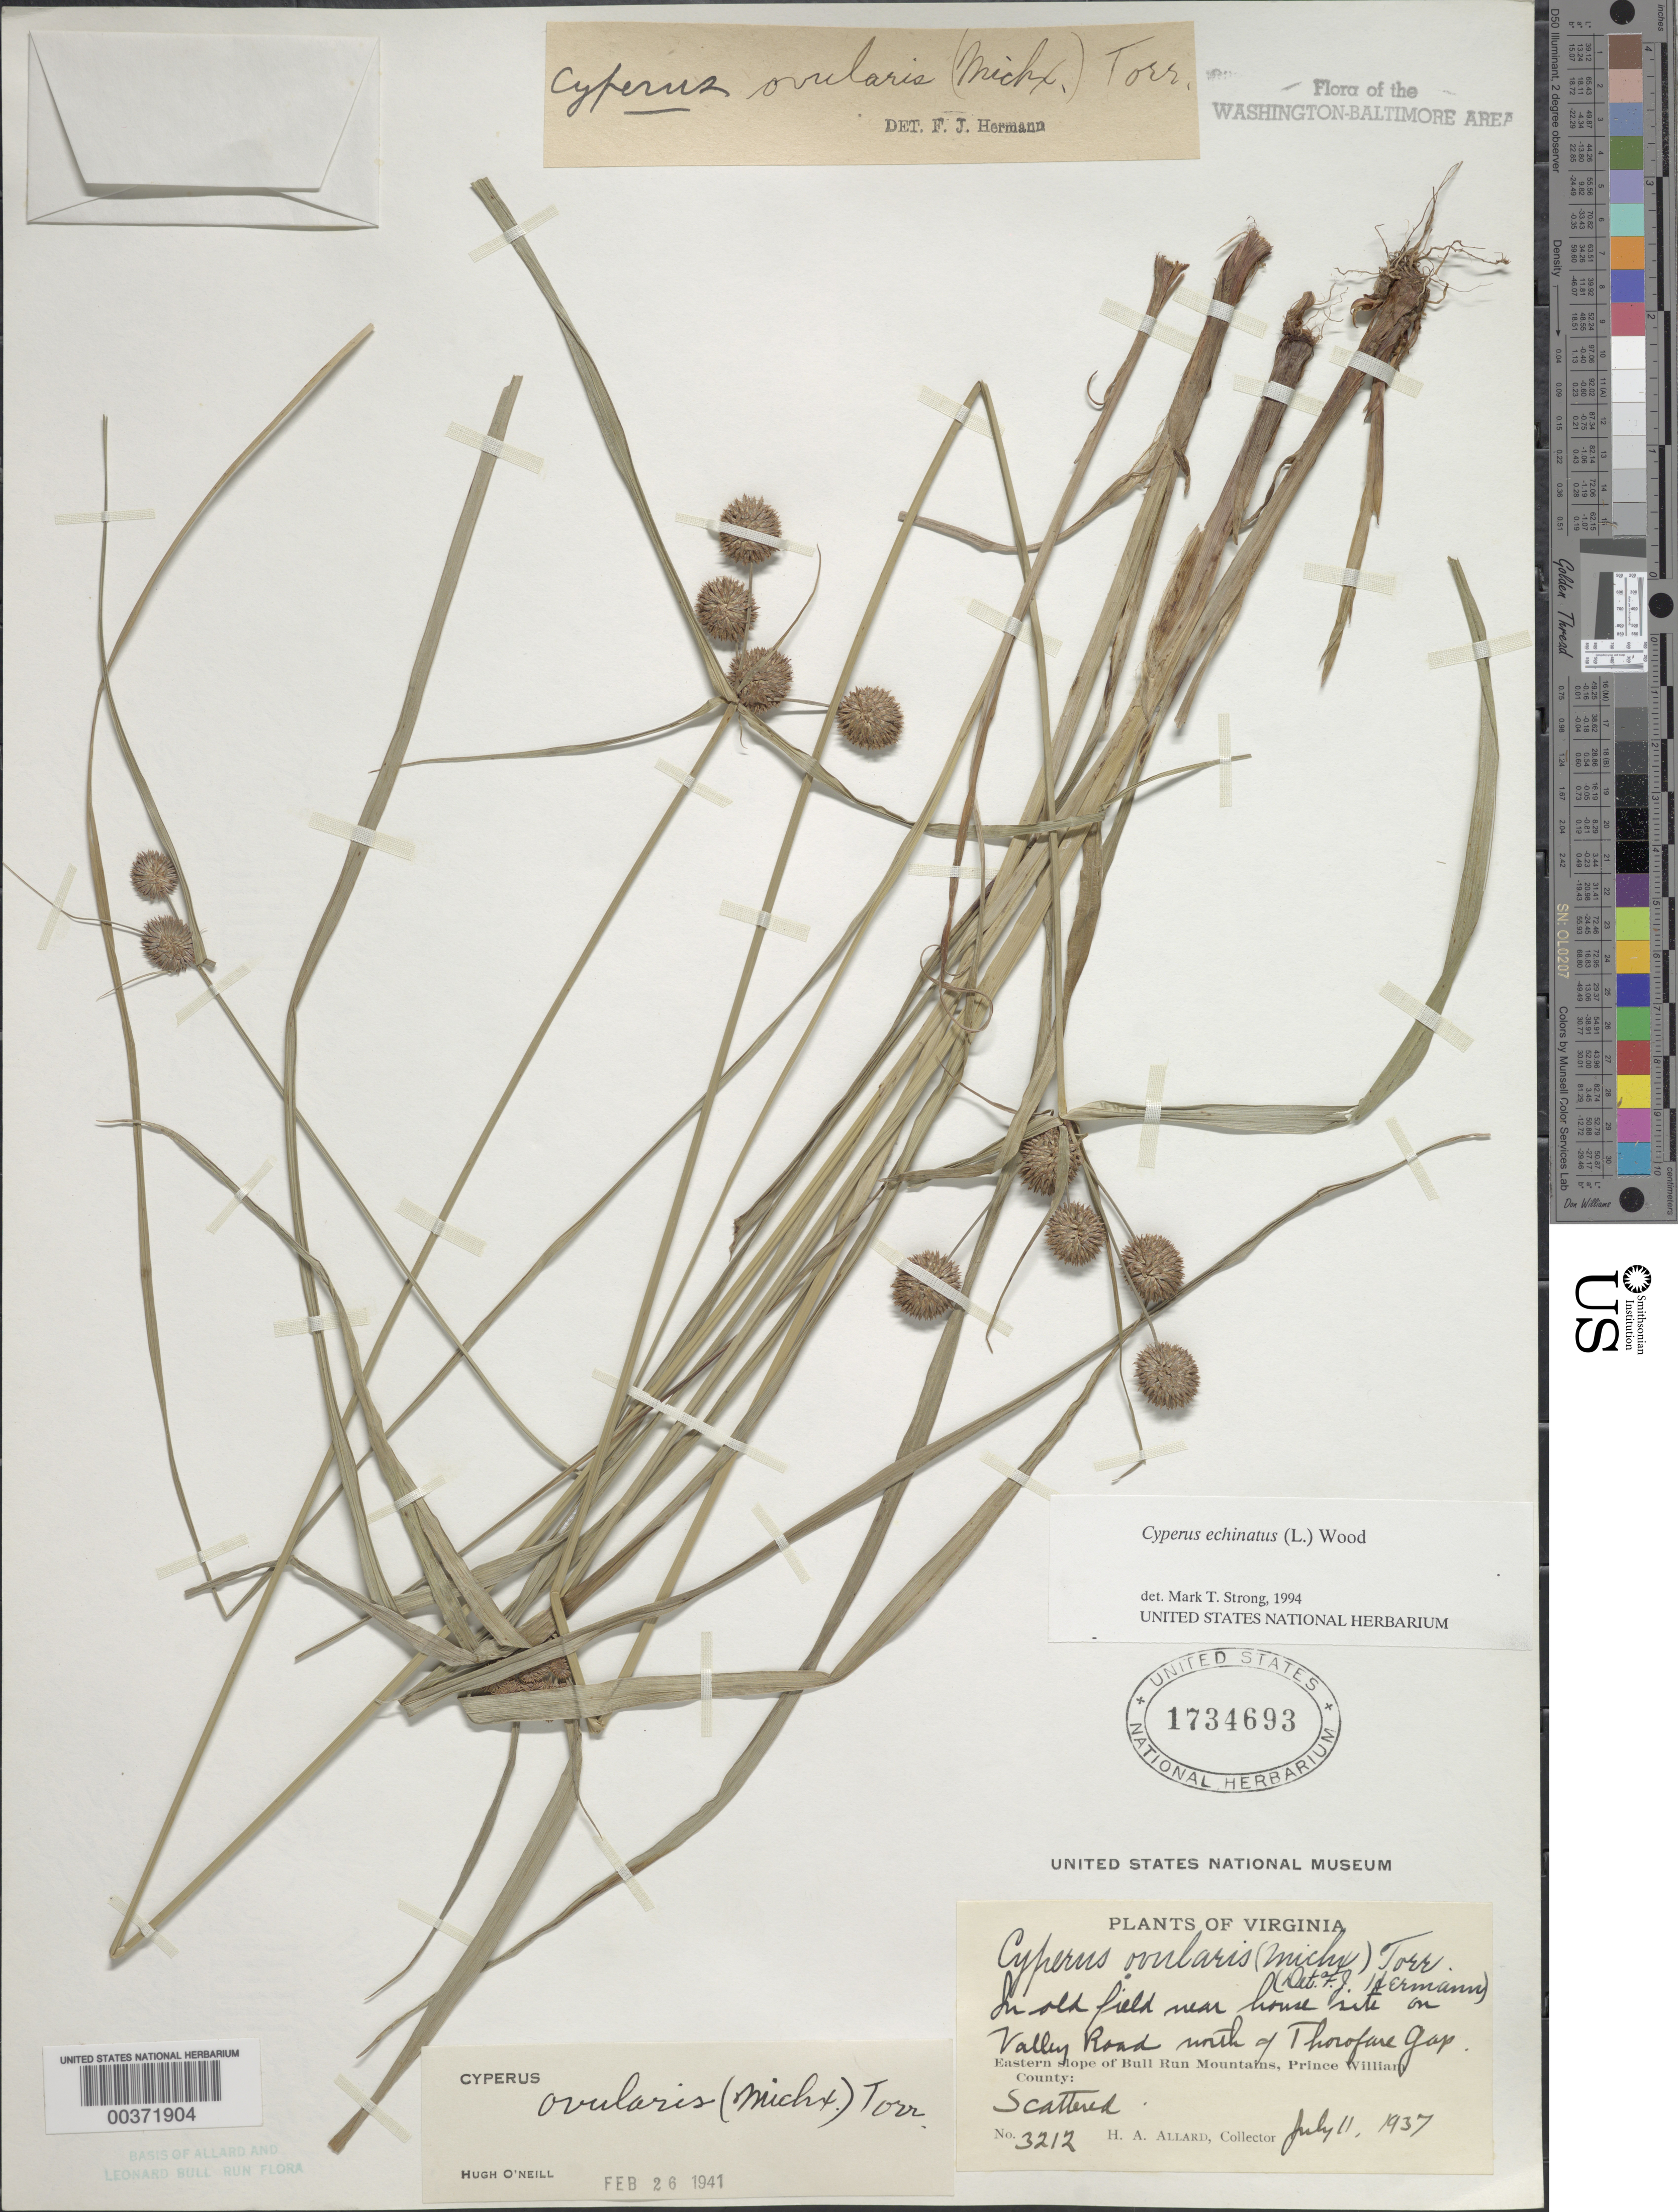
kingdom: Plantae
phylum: Tracheophyta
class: Liliopsida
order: Poales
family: Cyperaceae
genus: Cyperus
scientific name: Cyperus echinatus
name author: (L.) Alph. Wood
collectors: H. A. Allard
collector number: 3212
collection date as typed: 11 Jul 1937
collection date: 1937-07-11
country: United States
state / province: Virginia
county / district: Prince William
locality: Valley Road, north of Thorofare Gap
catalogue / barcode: US 1734693